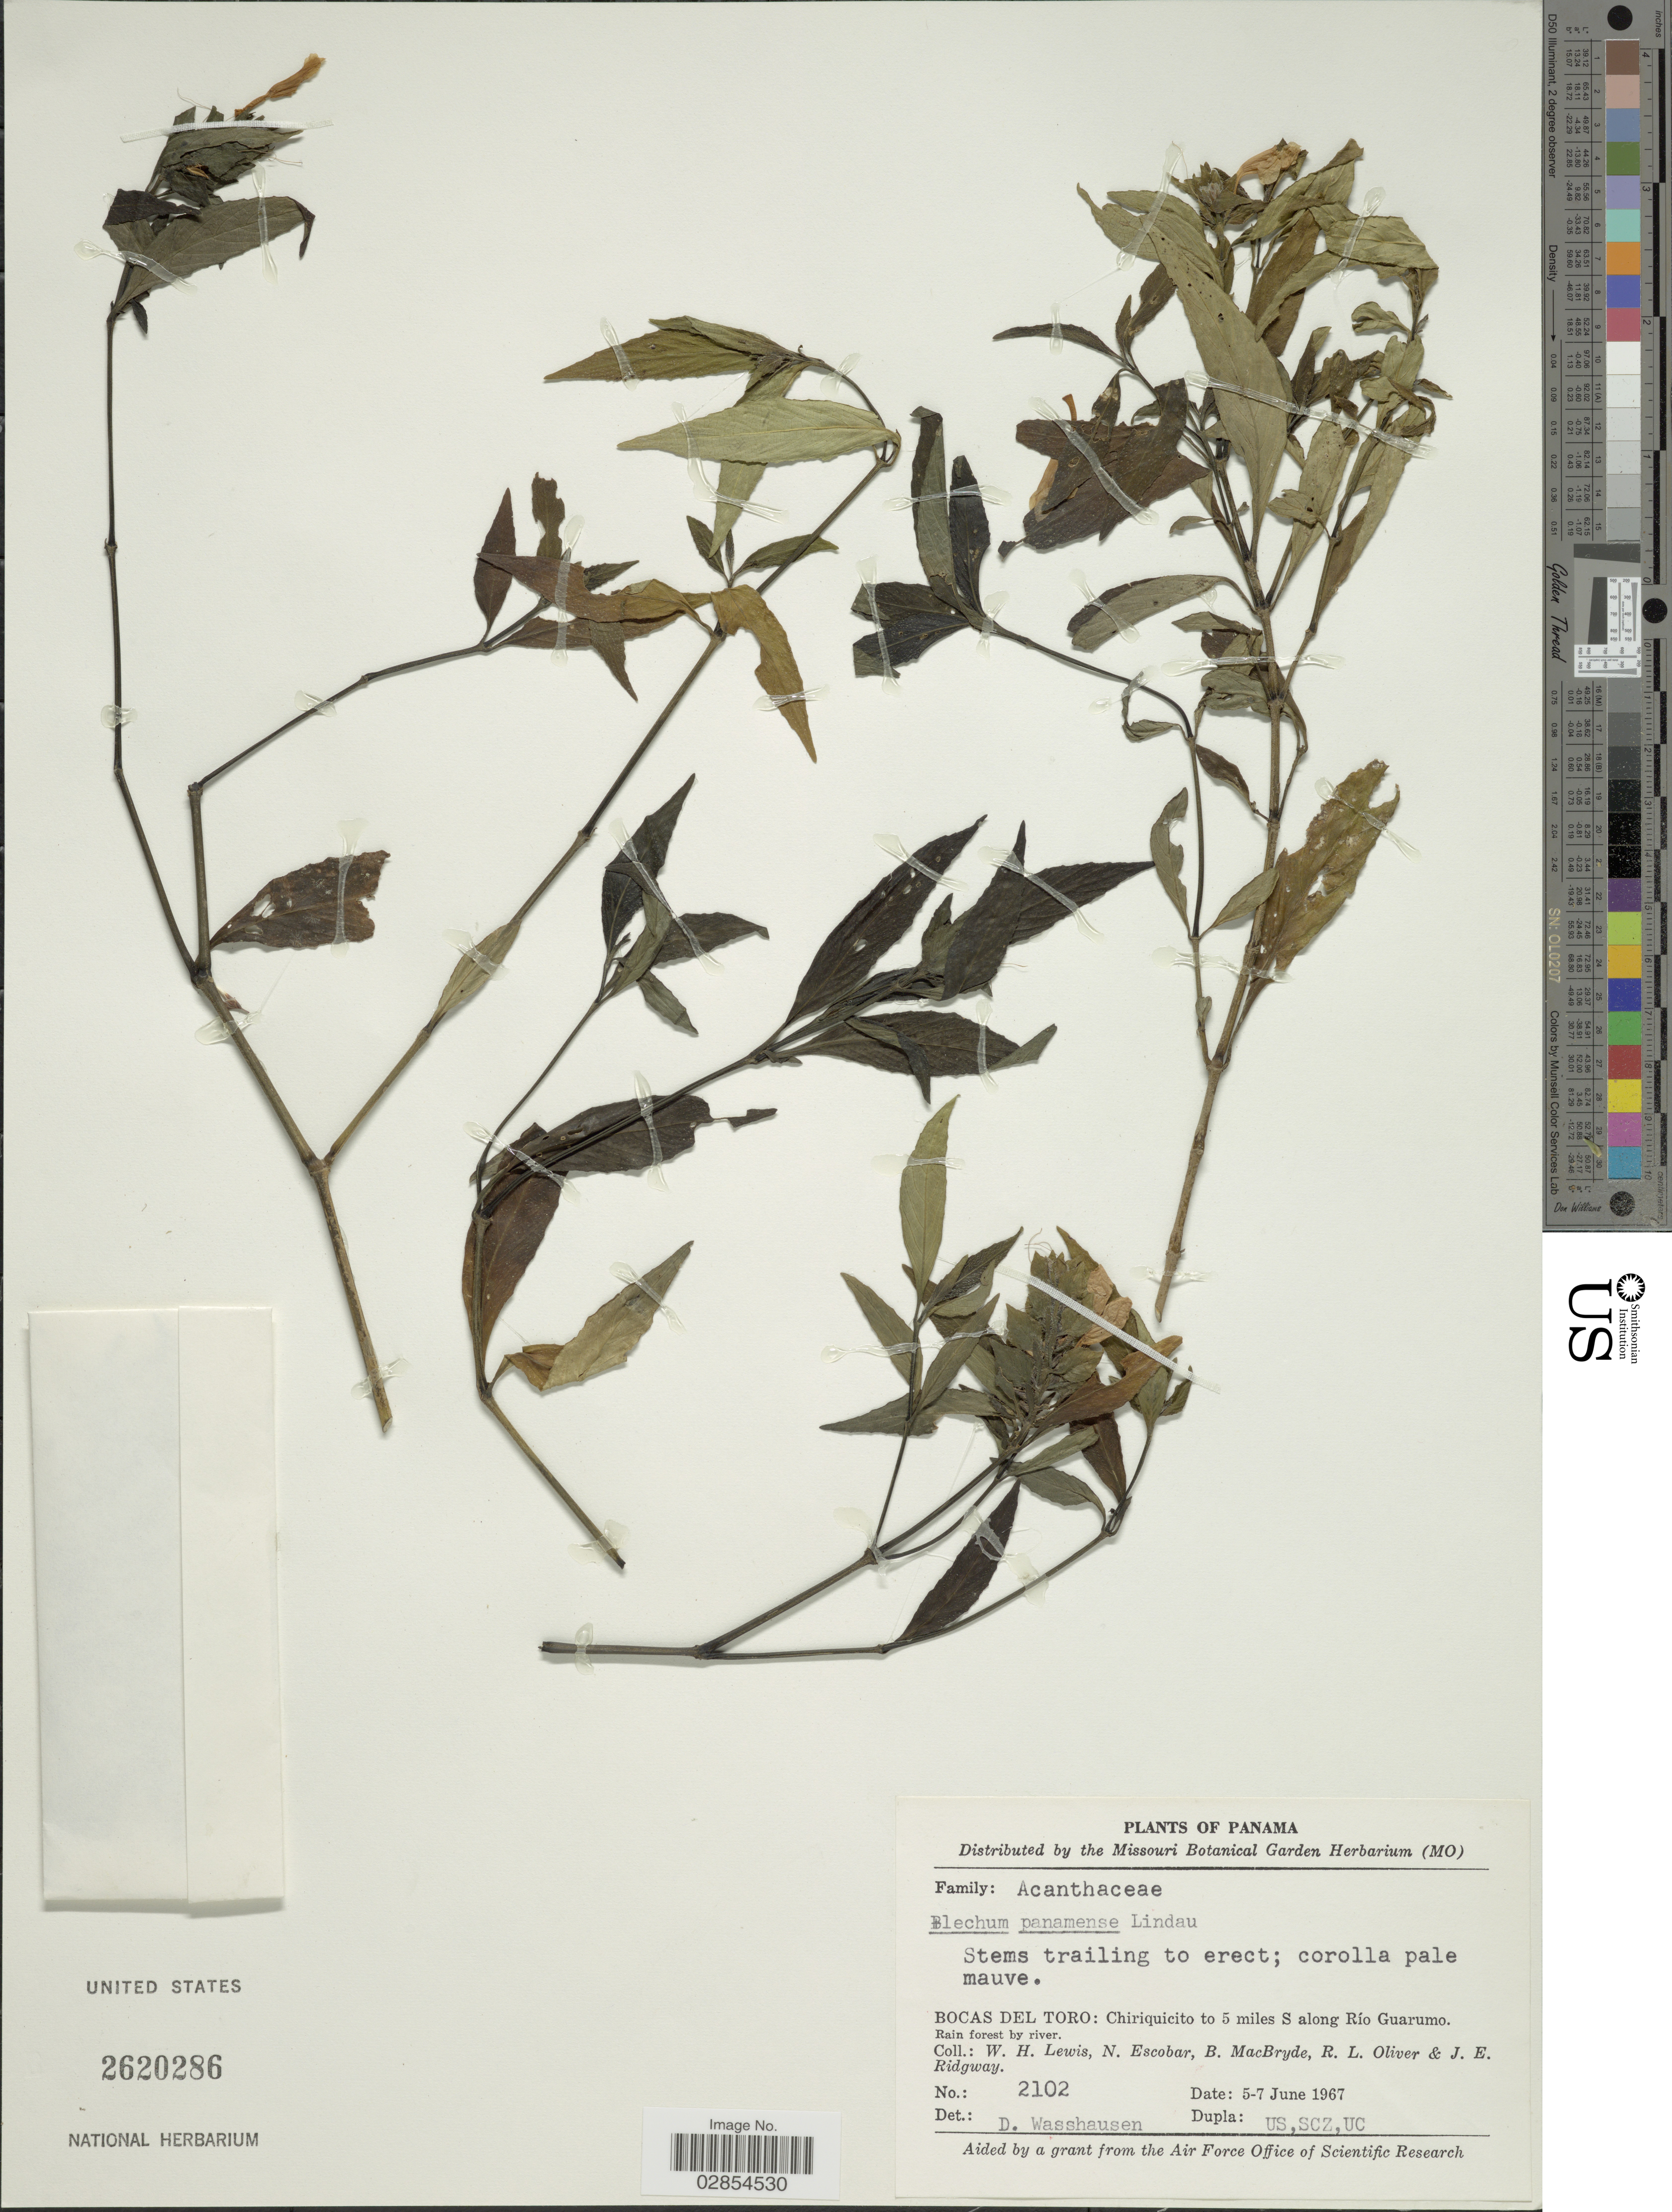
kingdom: Plantae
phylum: Tracheophyta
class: Magnoliopsida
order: Lamiales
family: Acanthaceae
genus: Blechum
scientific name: Blechum panamense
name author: Lindau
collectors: W. H. Lewis, N. Escobar, B. MacBryde, R. Oliver & J. Ridgway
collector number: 2102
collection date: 1967-06-05/1967-06-07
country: Panama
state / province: Bocas del Toro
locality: Bocas del Toro: Chiriquicito to 5 miles S along Río Guarumo.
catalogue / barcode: US 2620286